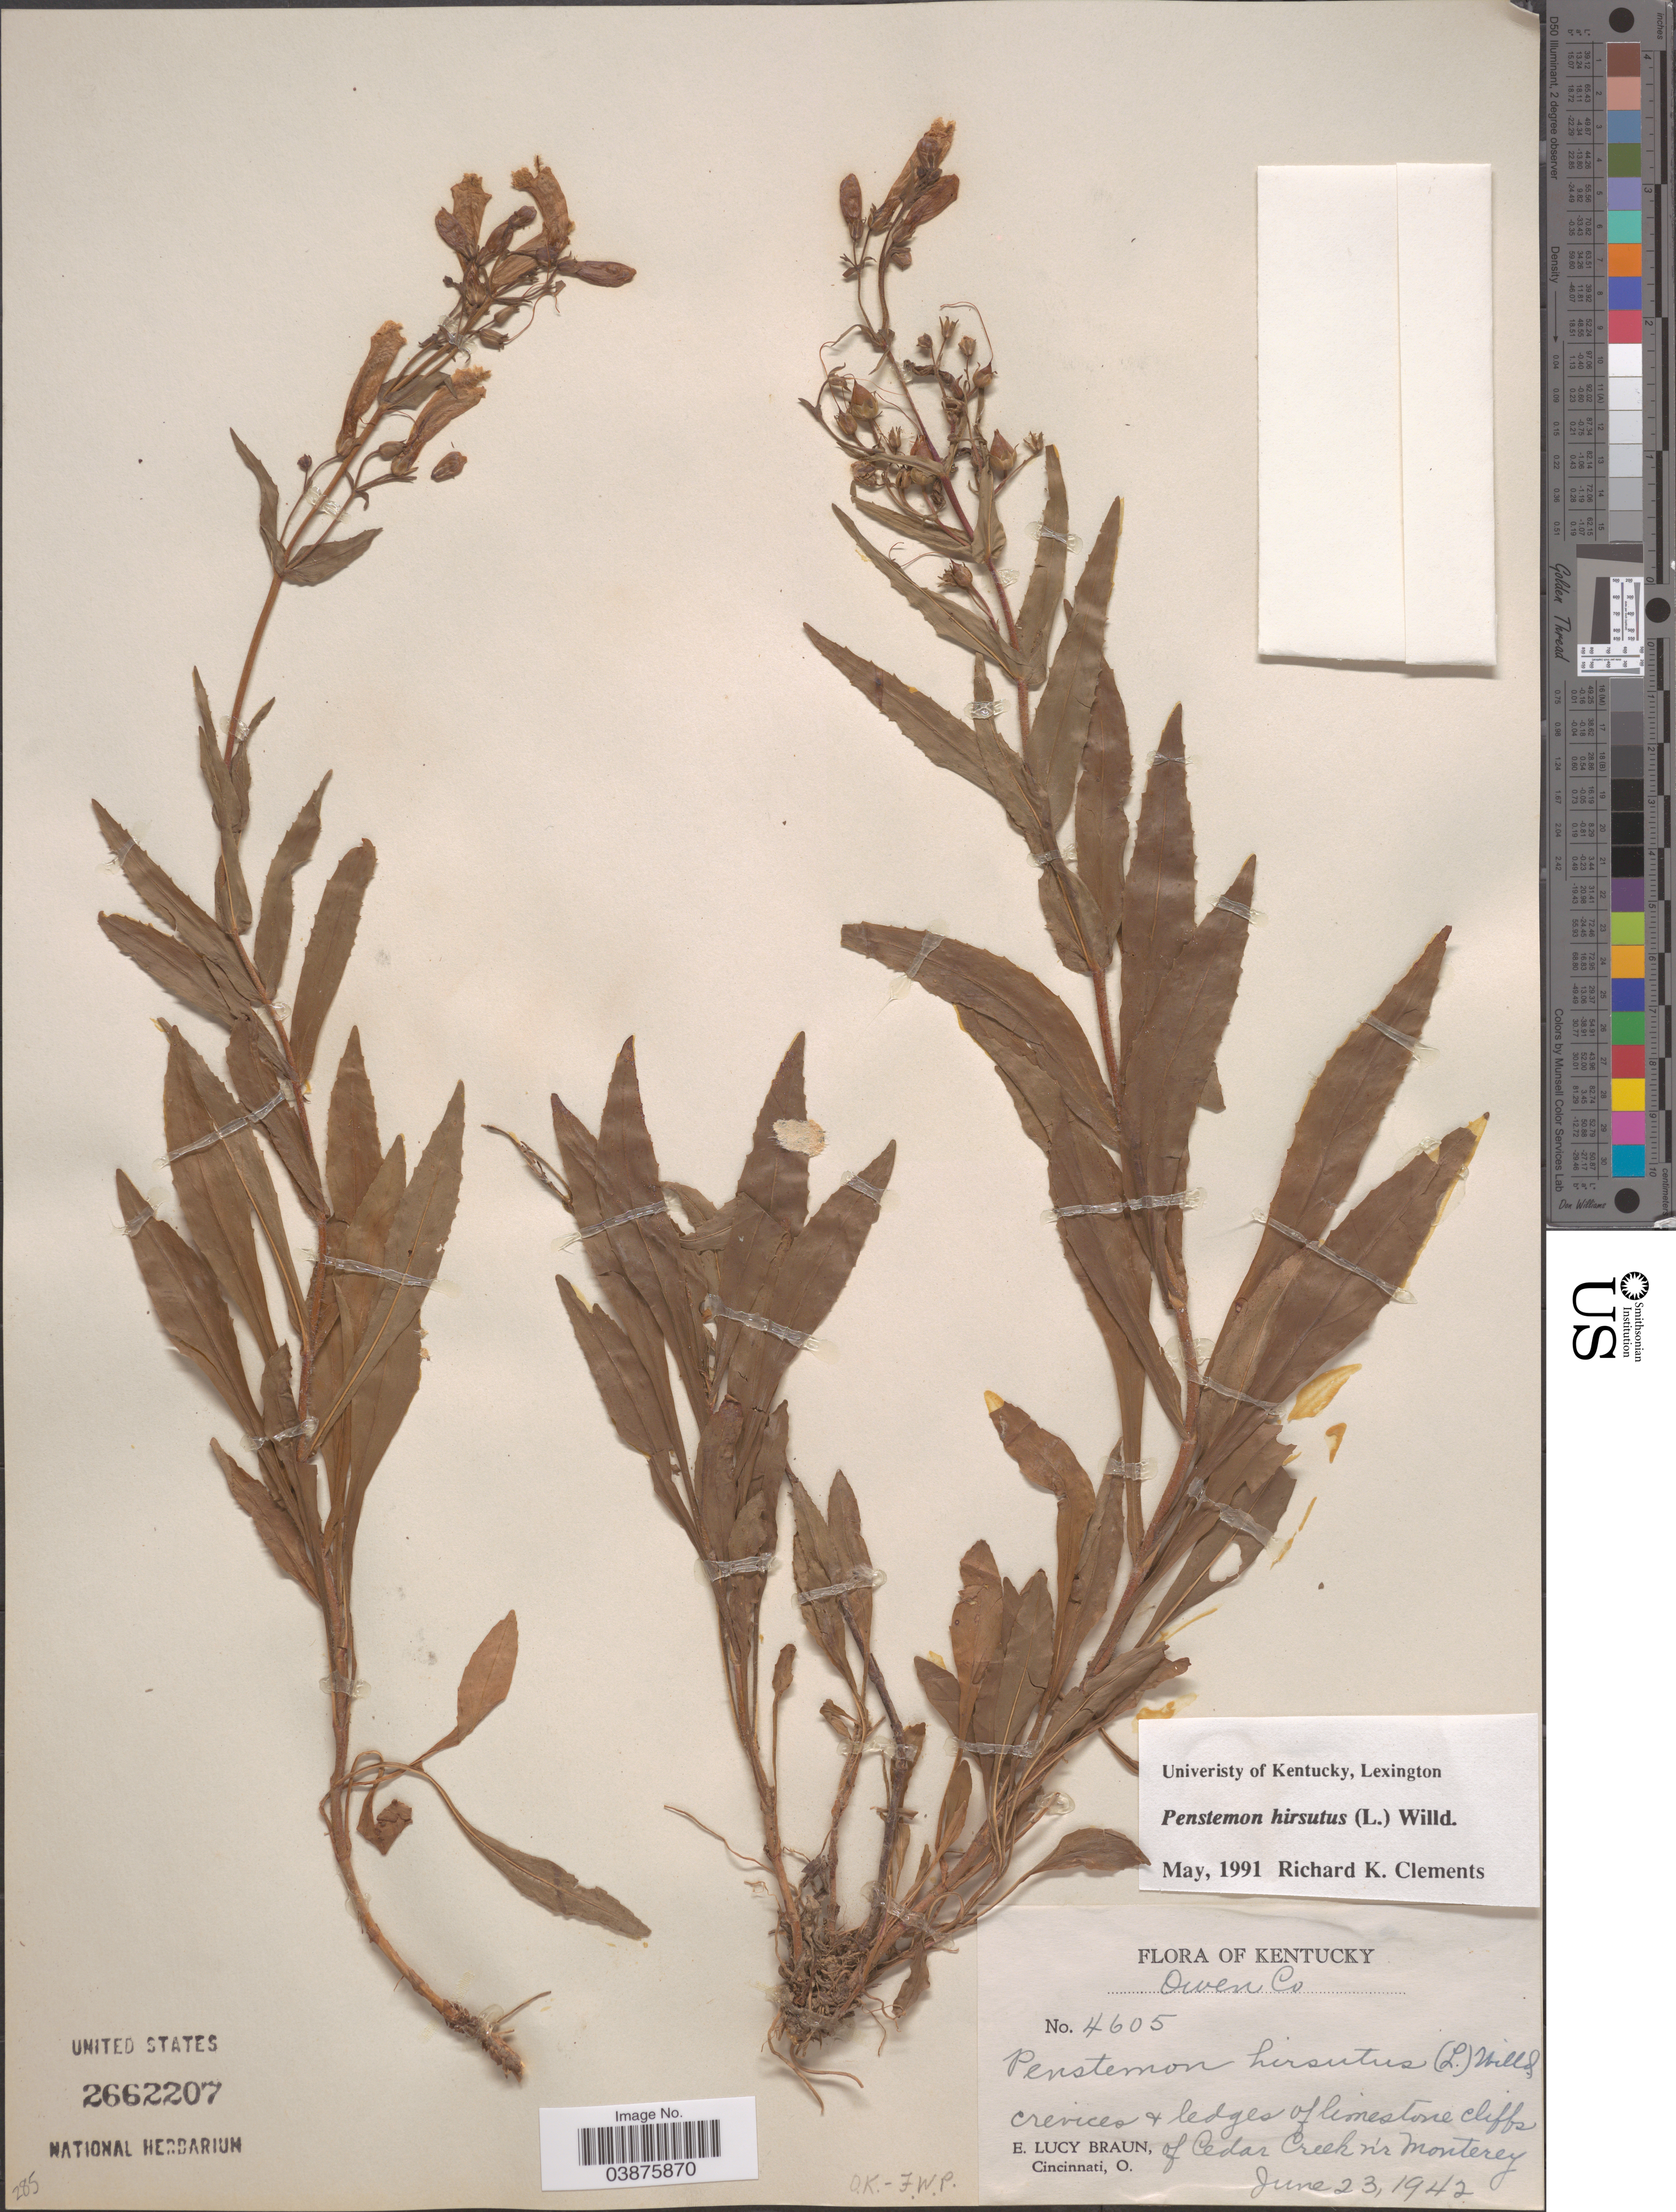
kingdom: Plantae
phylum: Tracheophyta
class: Magnoliopsida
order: Lamiales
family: Plantaginaceae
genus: Penstemon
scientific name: Penstemon hirsutus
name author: (L.) Willd.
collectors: E. L. Braun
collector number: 4605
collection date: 1942-06-23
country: United States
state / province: Kentucky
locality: Owen Co. Crevices & ledges of limestone cliffs of Cedar Creek nr Monterey.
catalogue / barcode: US 2662207